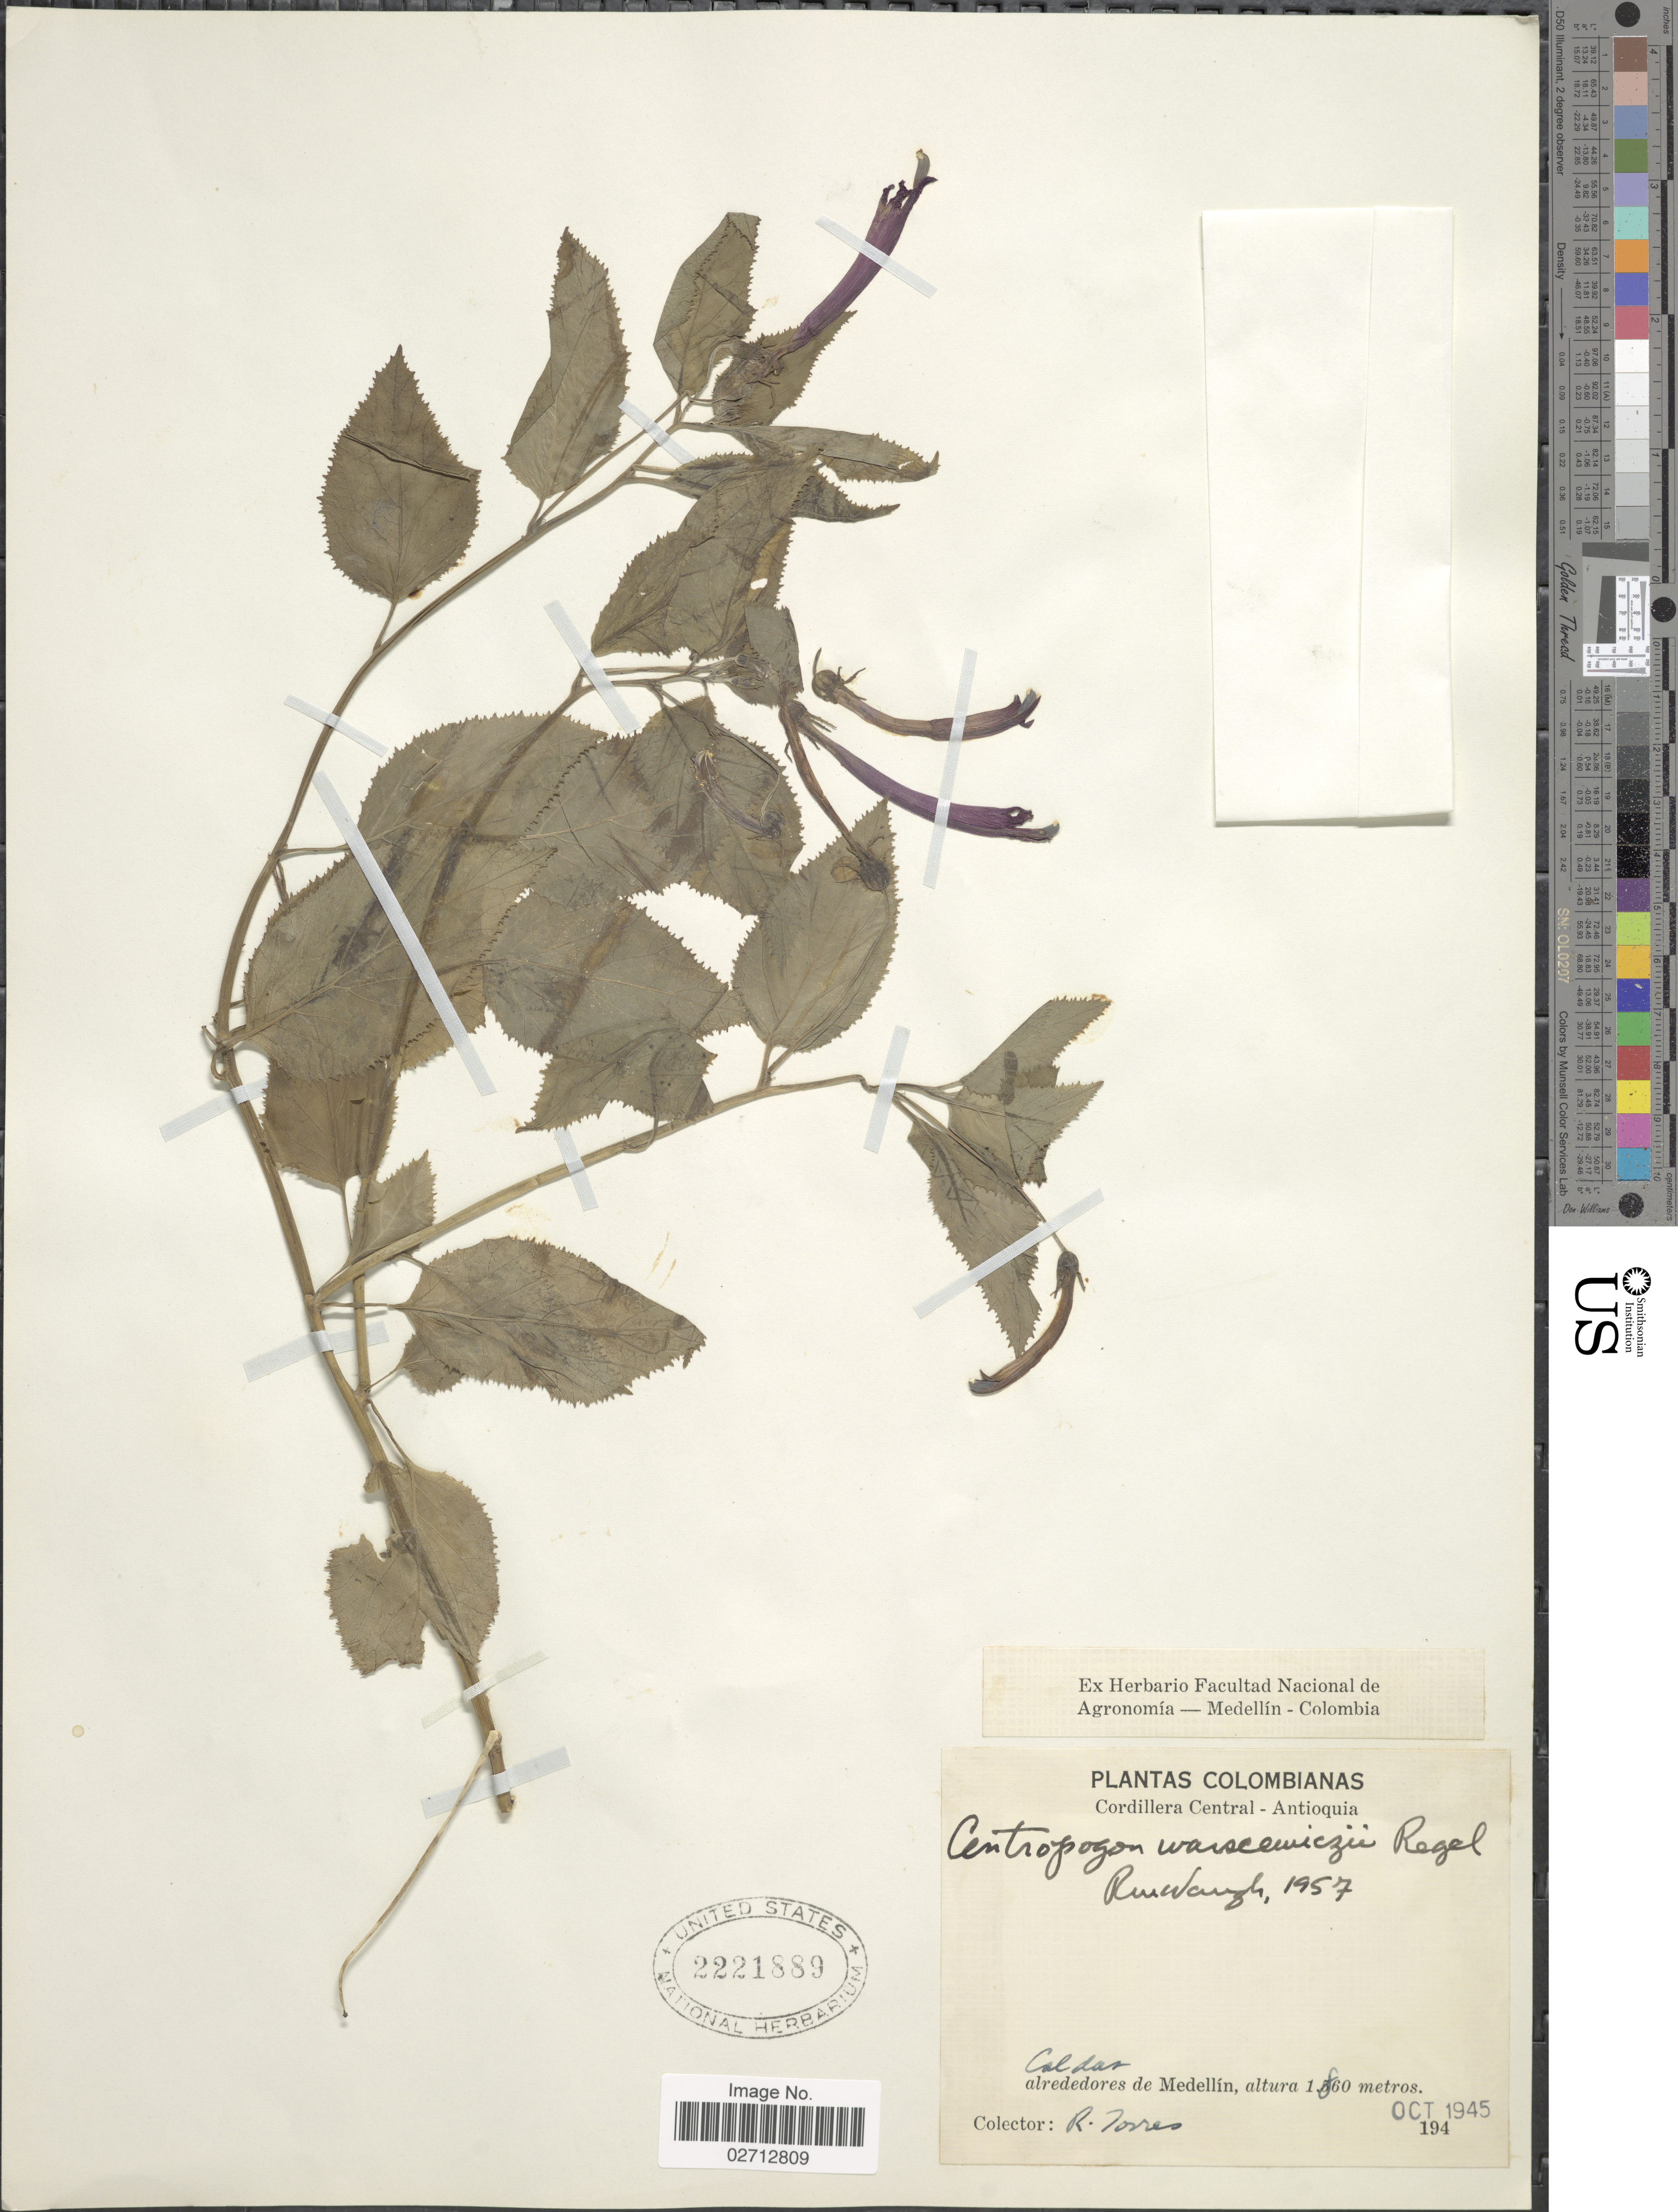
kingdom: Plantae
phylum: Tracheophyta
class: Magnoliopsida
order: Asterales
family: Campanulaceae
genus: Centropogon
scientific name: Centropogon warscewiczii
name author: Van Houtte ex Regel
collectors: R. Torres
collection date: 1945-10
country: Colombia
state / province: Antioquia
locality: Cordillera Central. Caldas alrededores de Medellin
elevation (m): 1860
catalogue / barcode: US 2221889